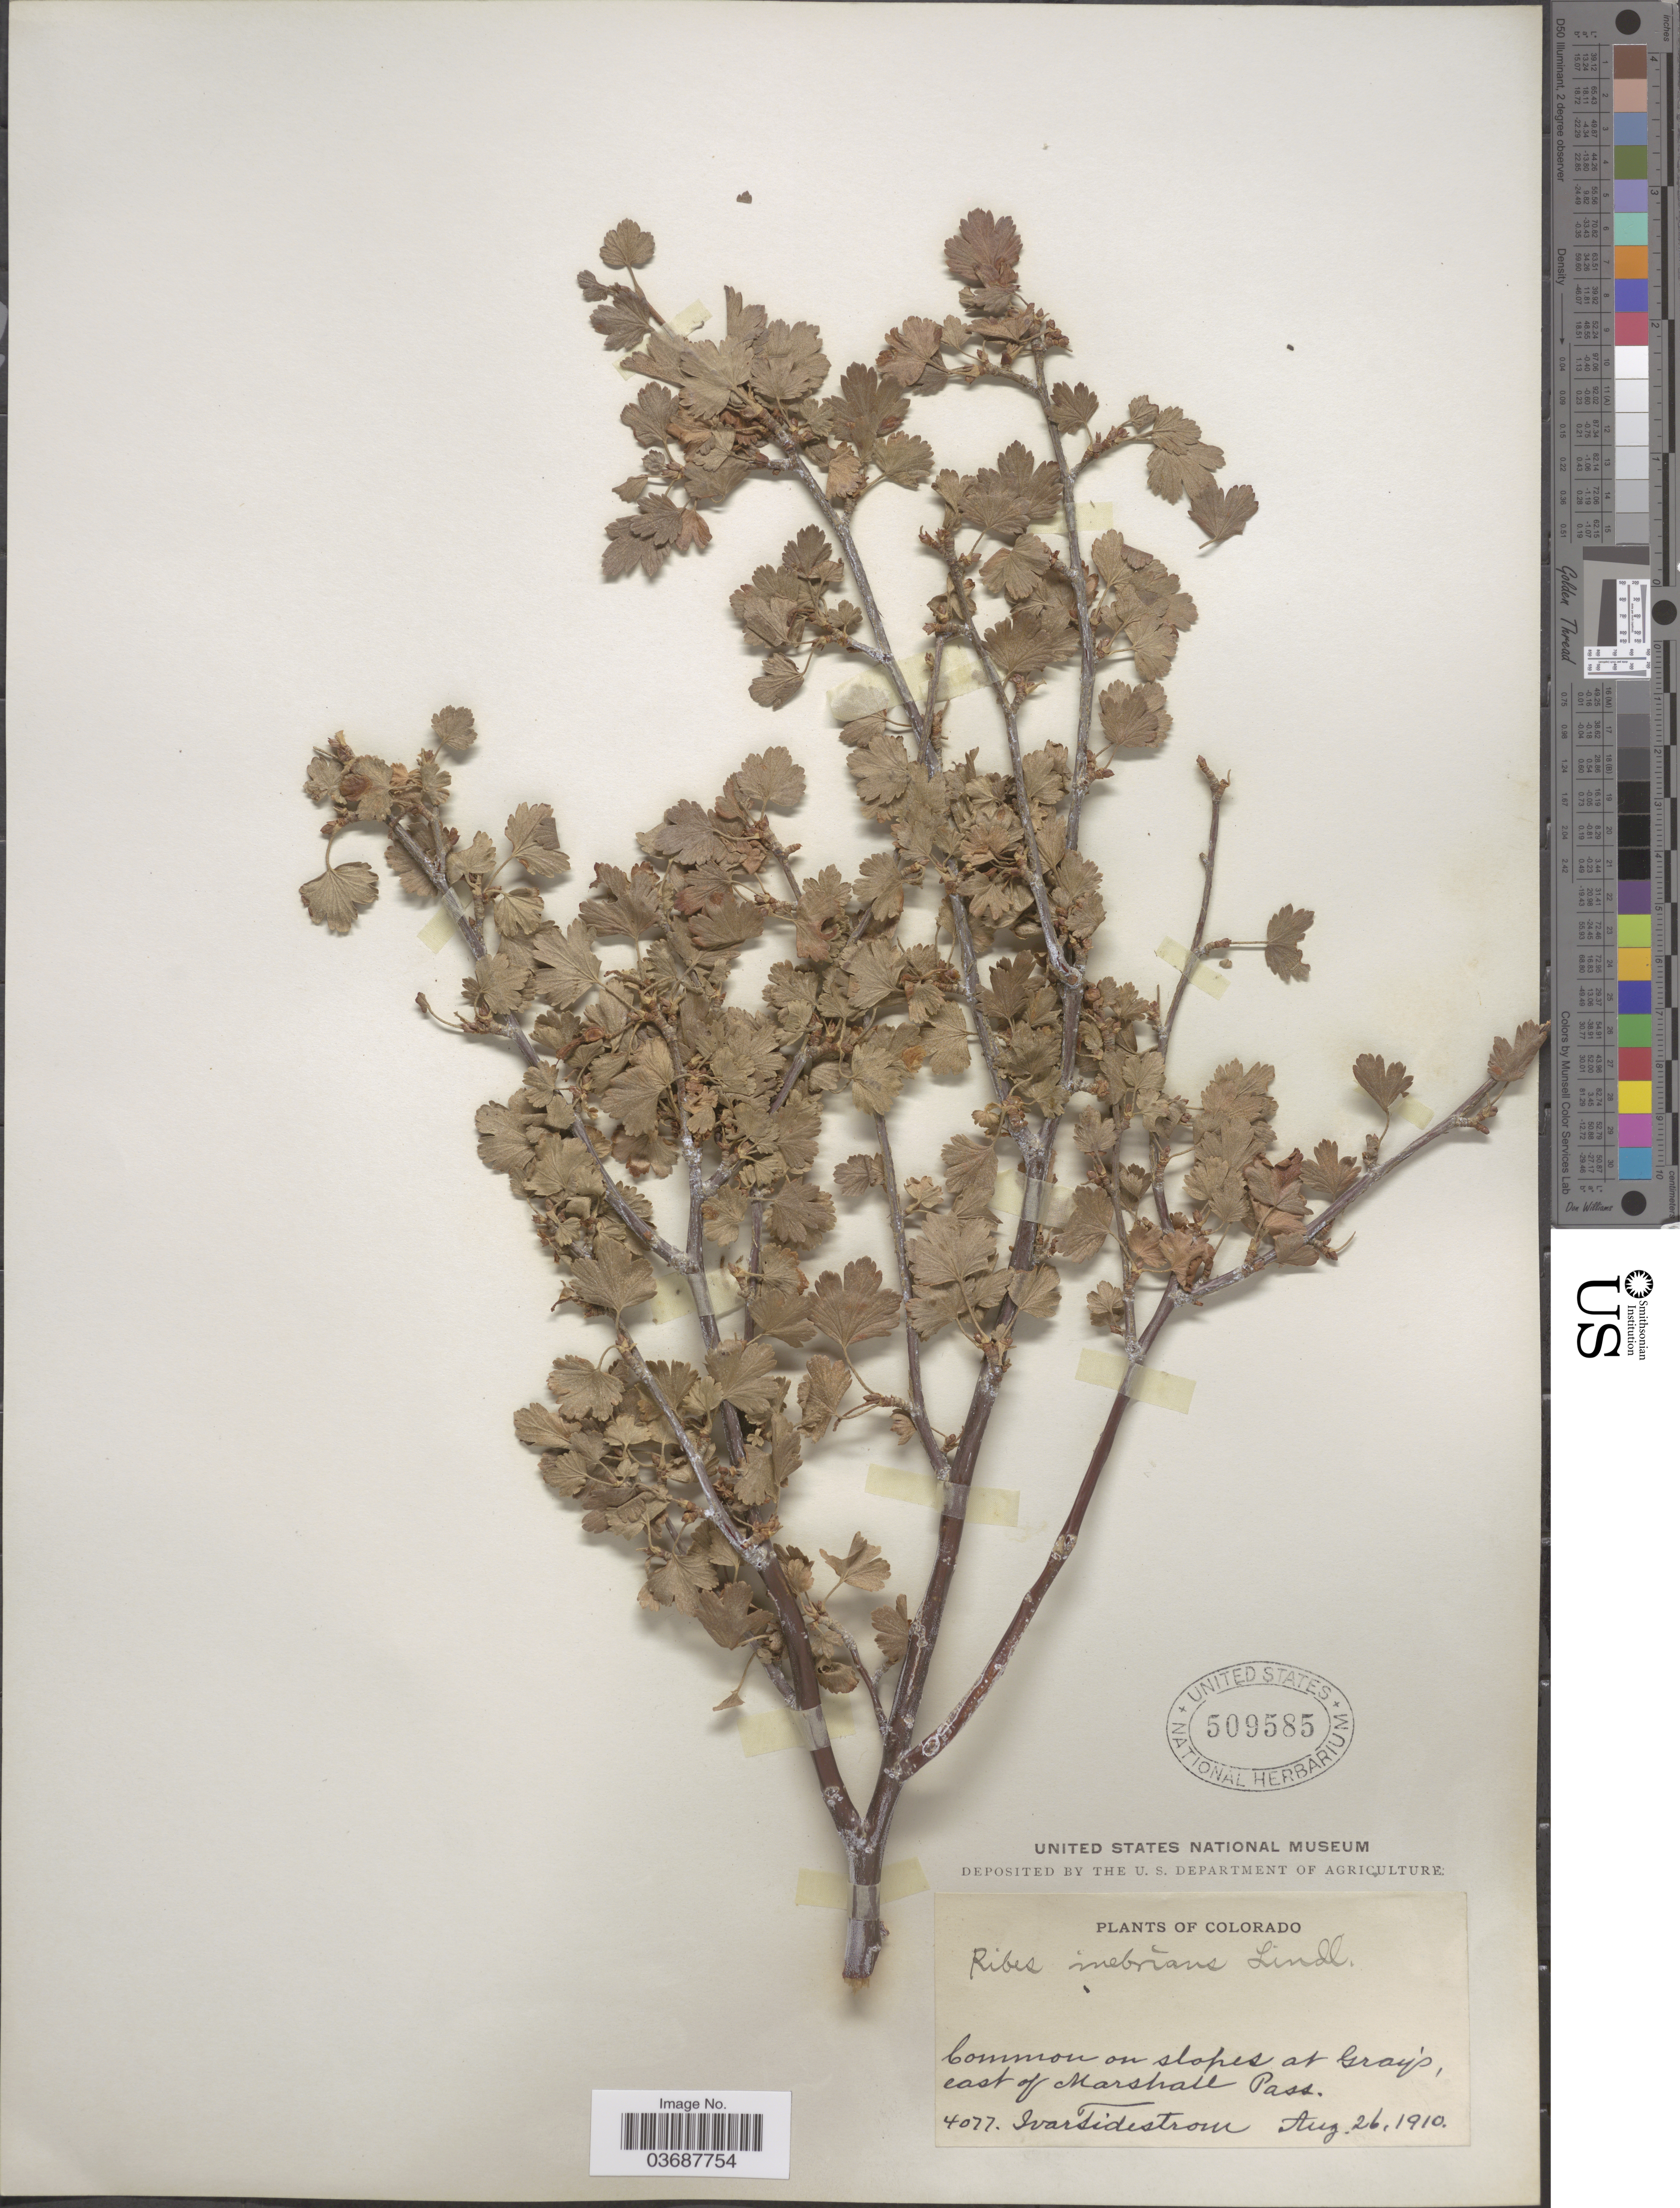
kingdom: Plantae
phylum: Tracheophyta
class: Magnoliopsida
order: Saxifragales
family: Grossulariaceae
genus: Ribes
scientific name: Ribes inebrians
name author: Lindl.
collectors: I. F. Tidestrom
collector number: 4077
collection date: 1910-08-26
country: United States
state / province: Colorado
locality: On slopes at Gray's east of Marshall Pass.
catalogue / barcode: US 509585